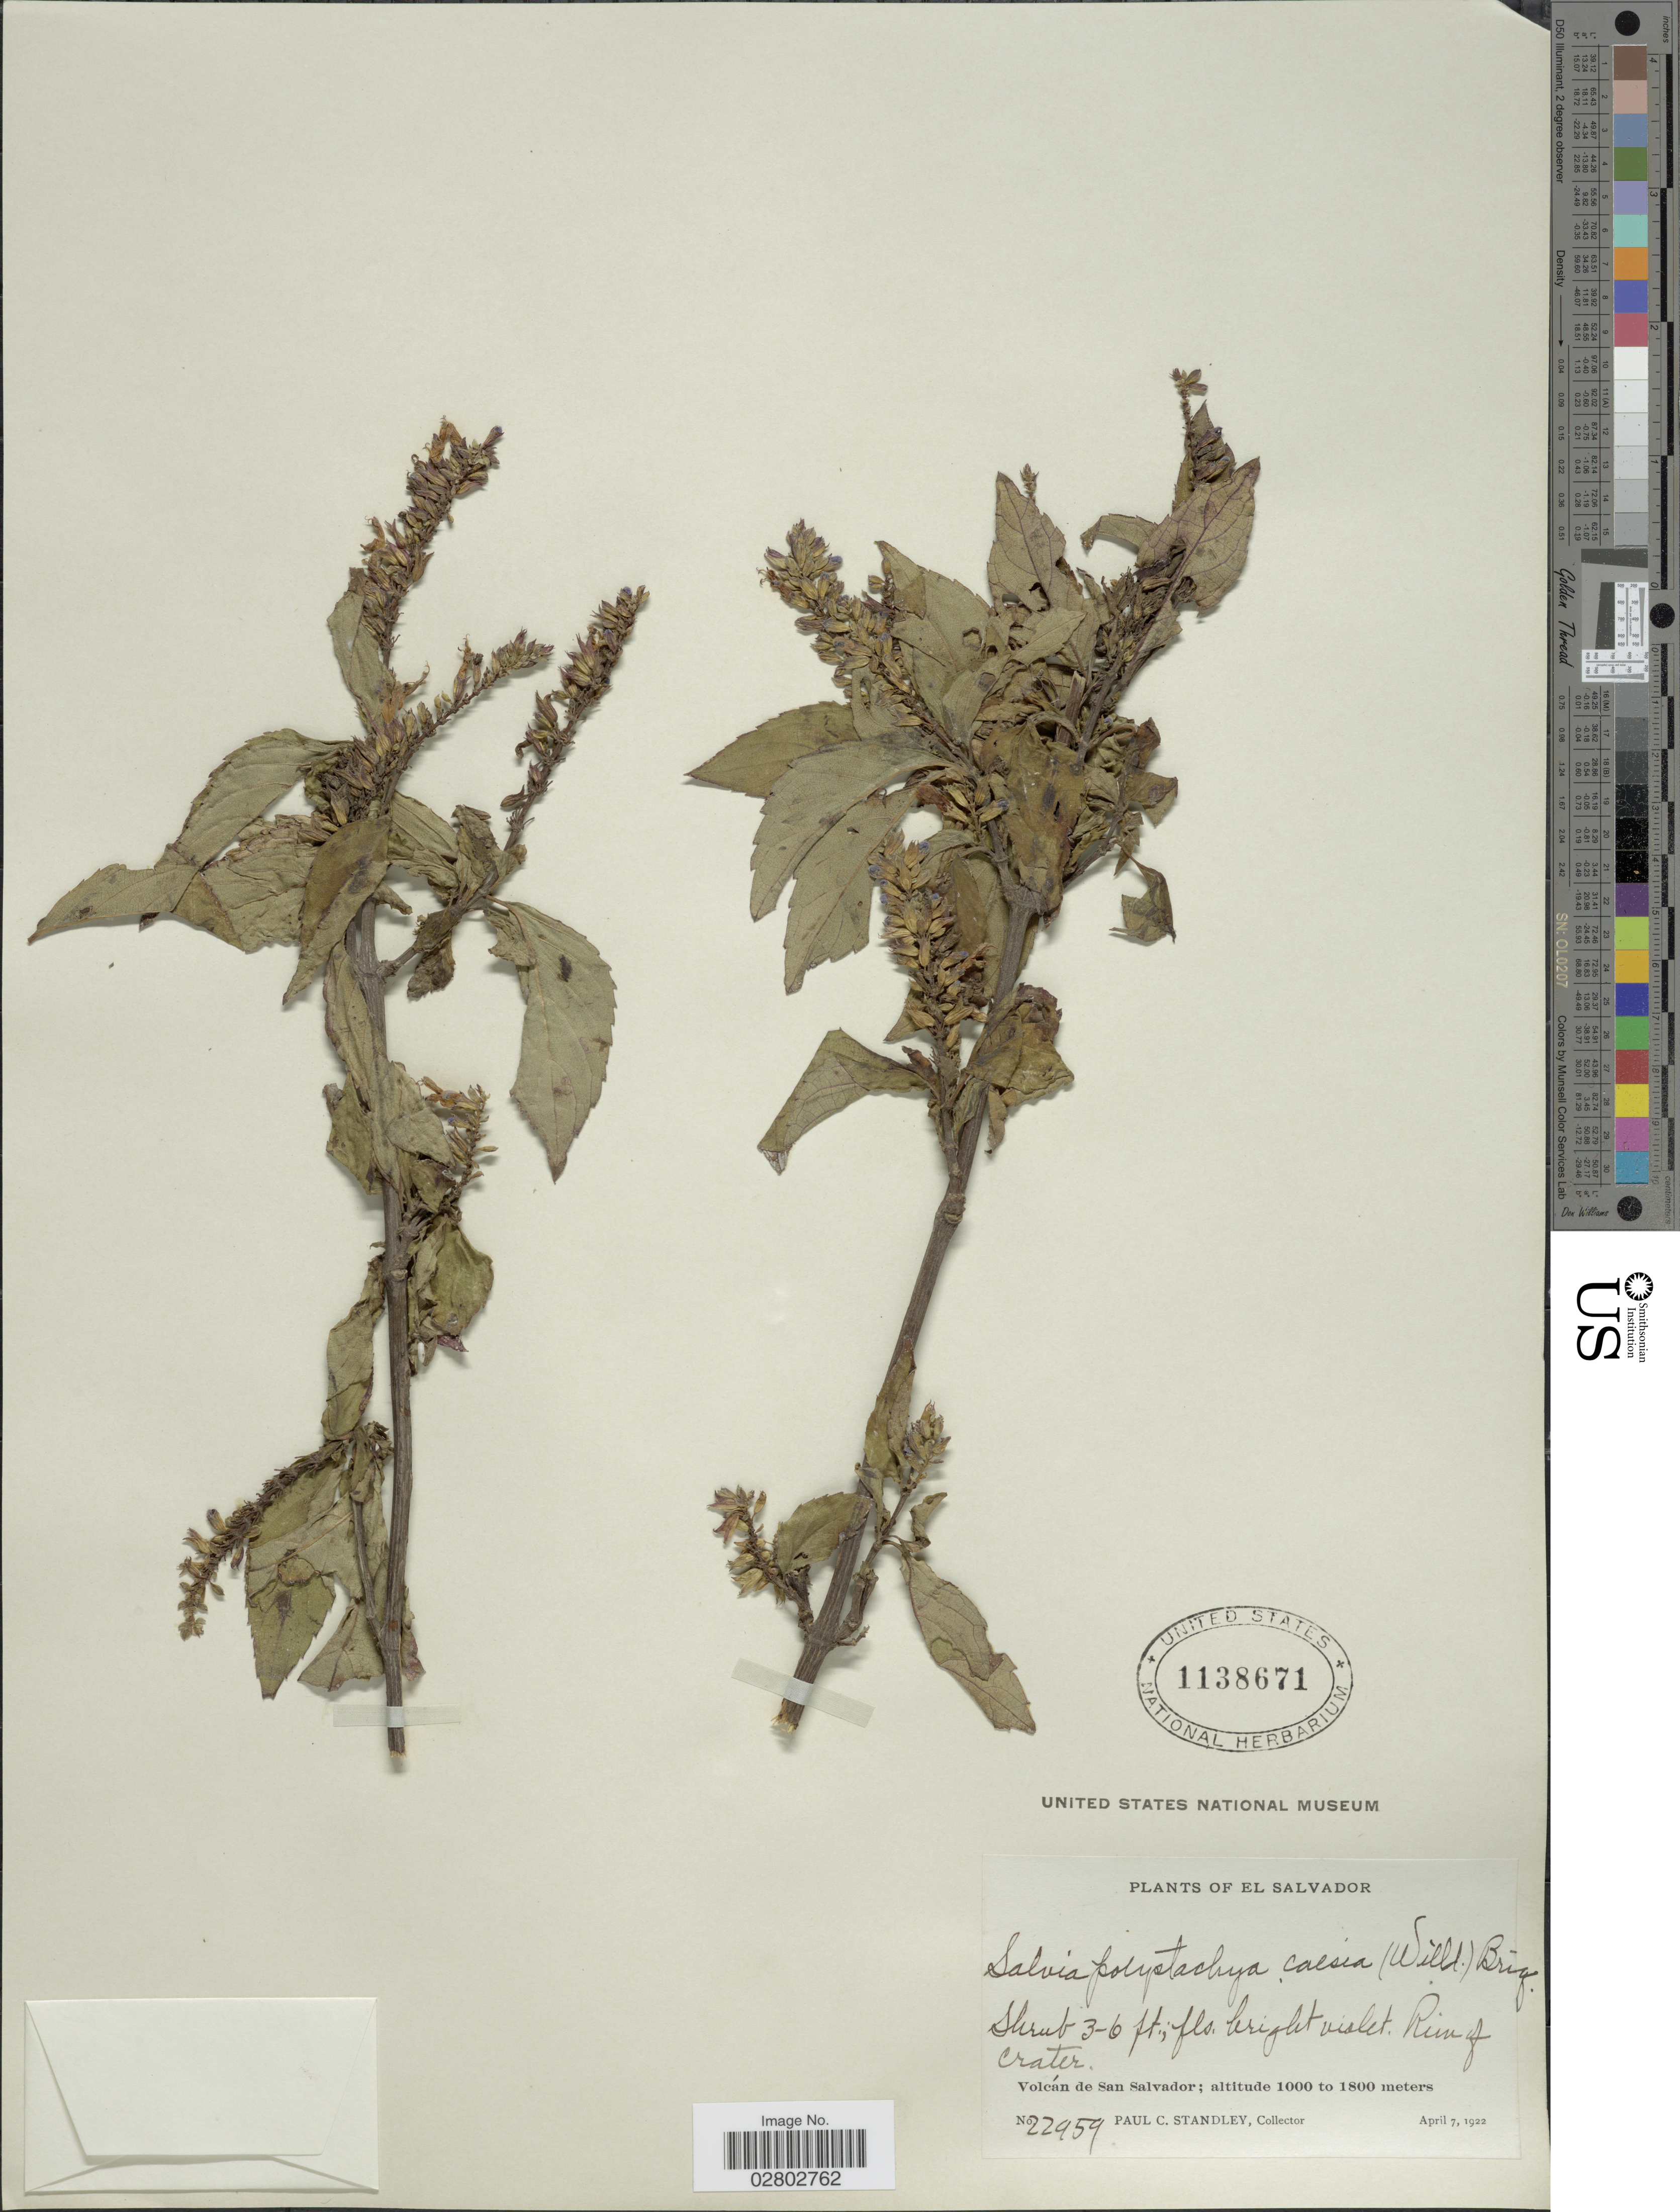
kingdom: Plantae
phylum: Tracheophyta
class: Magnoliopsida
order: Lamiales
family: Lamiaceae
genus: Salvia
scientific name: Salvia polystachya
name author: Cav.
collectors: P. C. Standley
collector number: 22959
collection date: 1922-04-07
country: El Salvador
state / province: San Salvador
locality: Volcán de San Salvador.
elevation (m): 1000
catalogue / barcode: US 1138671